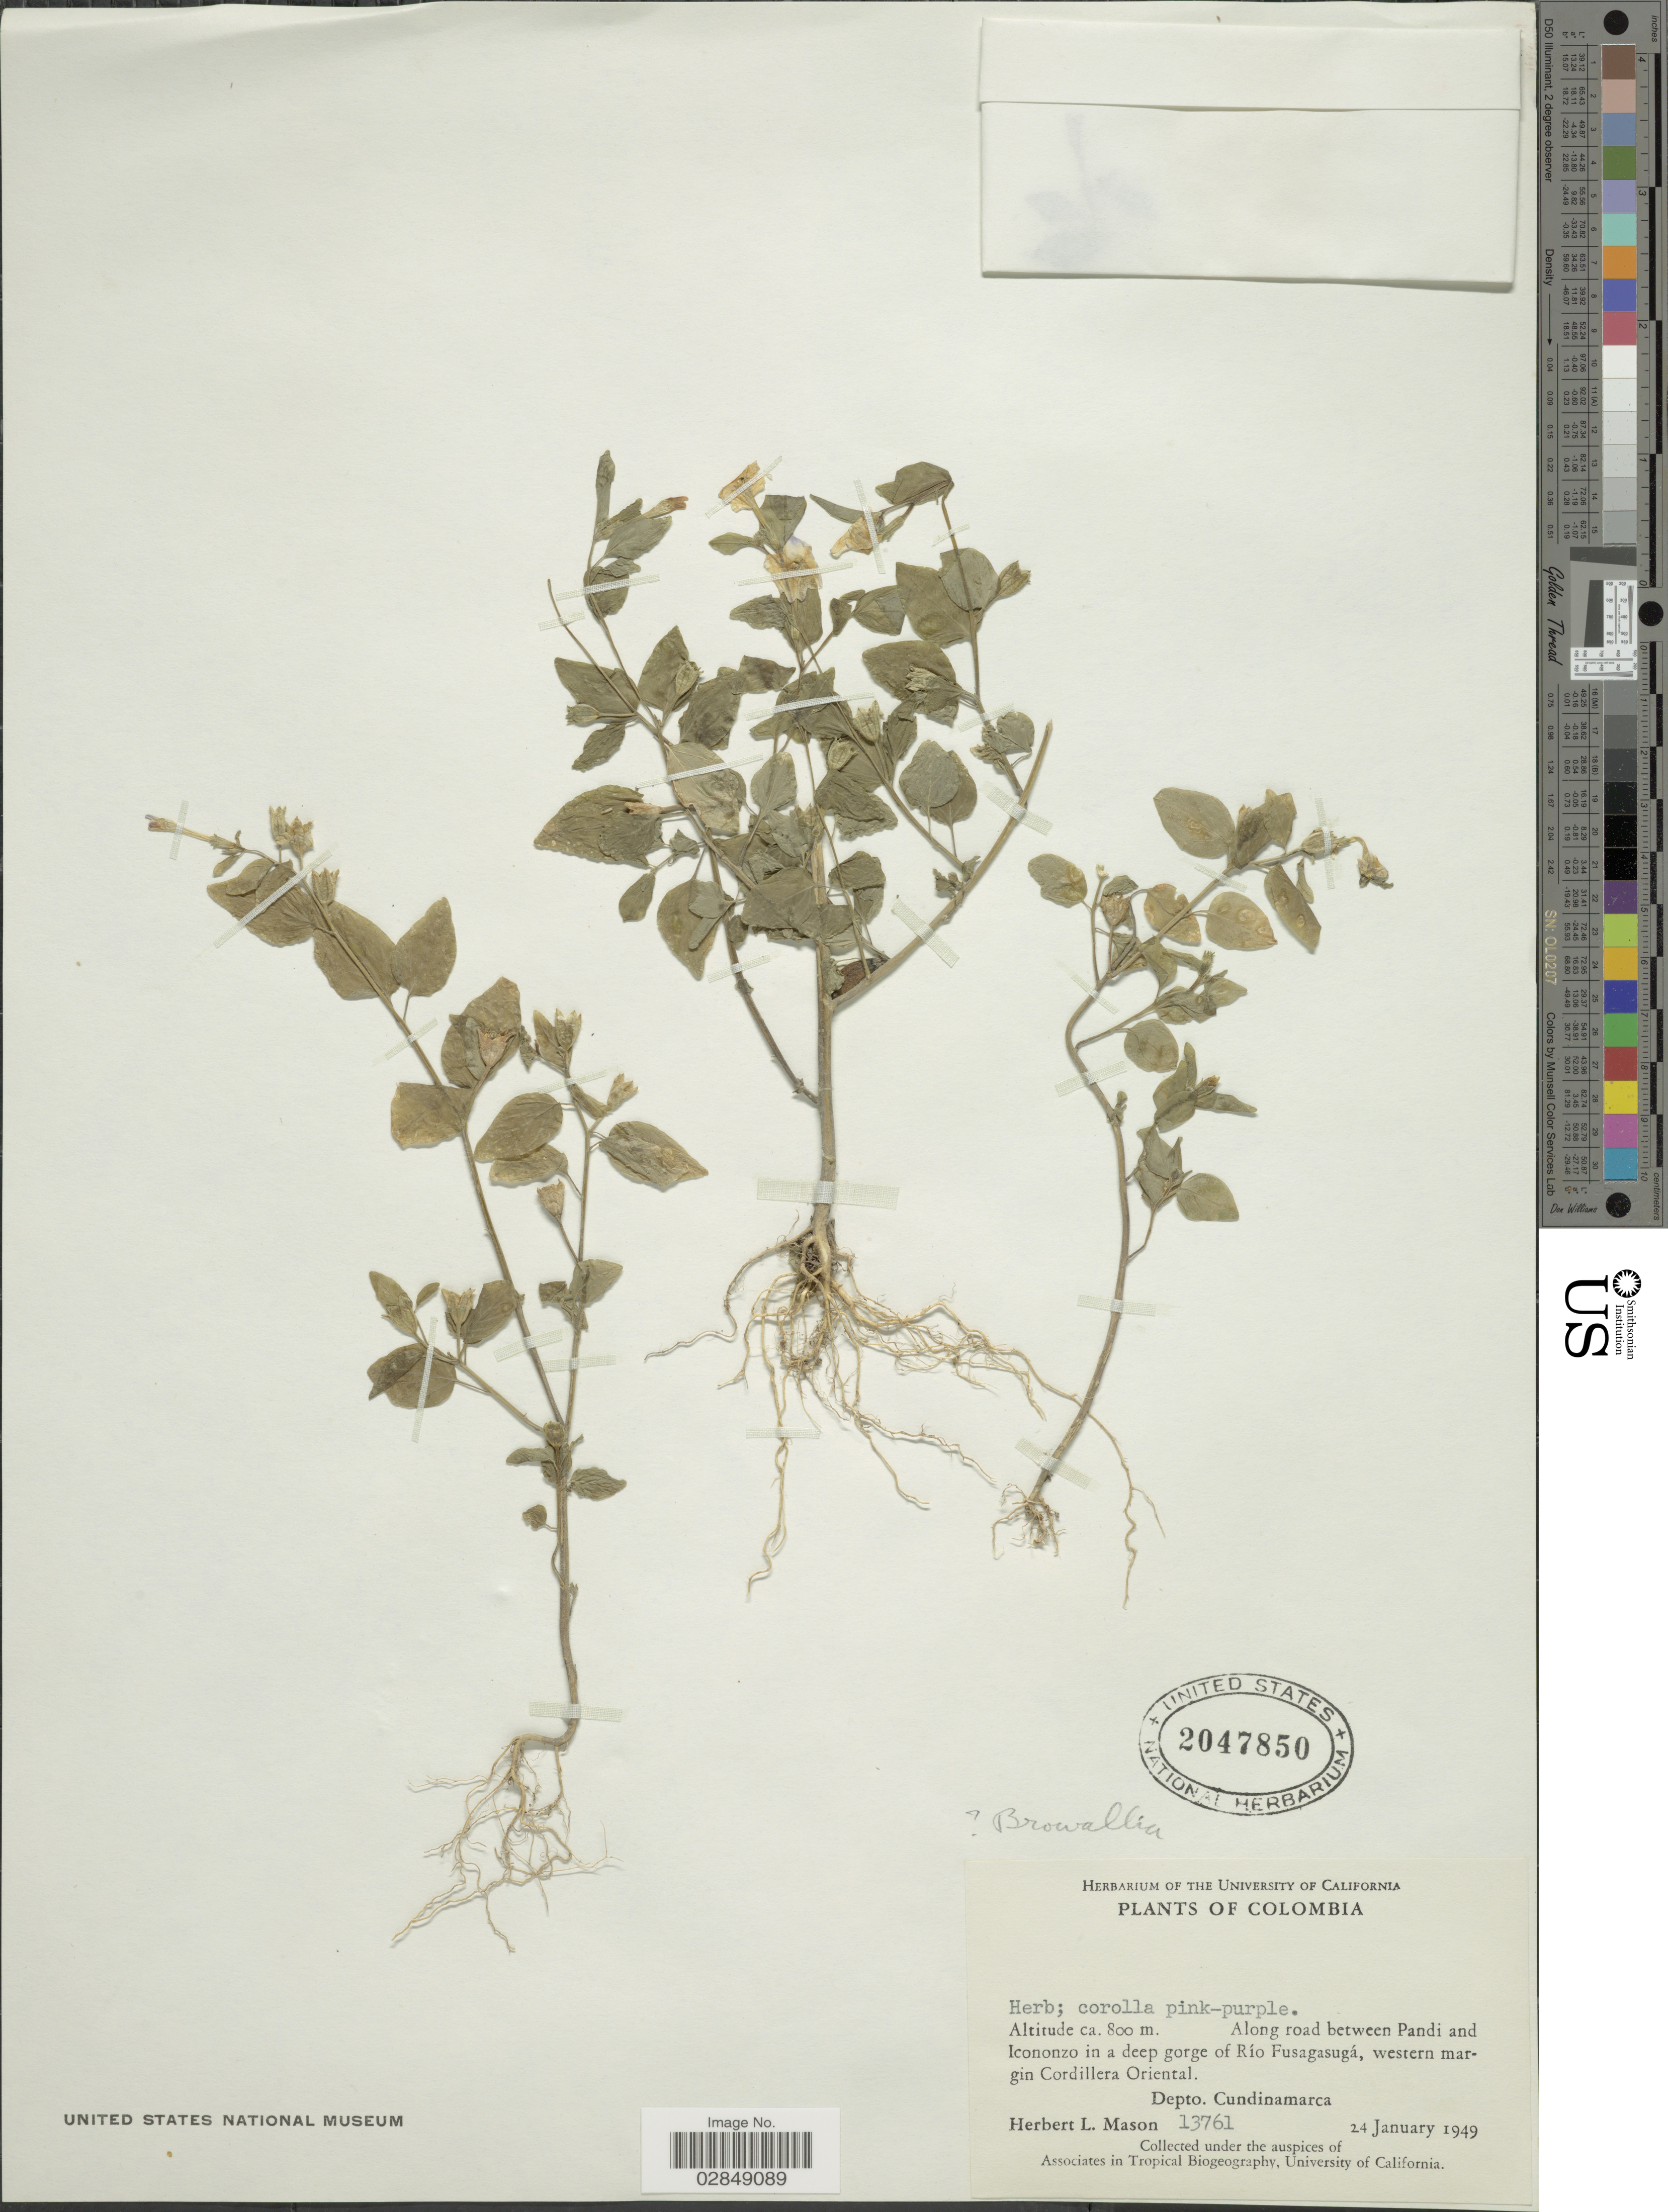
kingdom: Plantae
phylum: Tracheophyta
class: Magnoliopsida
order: Solanales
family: Solanaceae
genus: Browallia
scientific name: Browallia americana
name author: L.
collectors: H. L. Mason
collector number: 13761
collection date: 1949-01-24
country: Colombia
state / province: Cundinamarca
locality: Along road between Pandi and Icononzo in a deep gorge of Río Fusagasugá, western margin Cordillera Oriental. Depto. Cundinamarca.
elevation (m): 800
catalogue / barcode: US 2047850